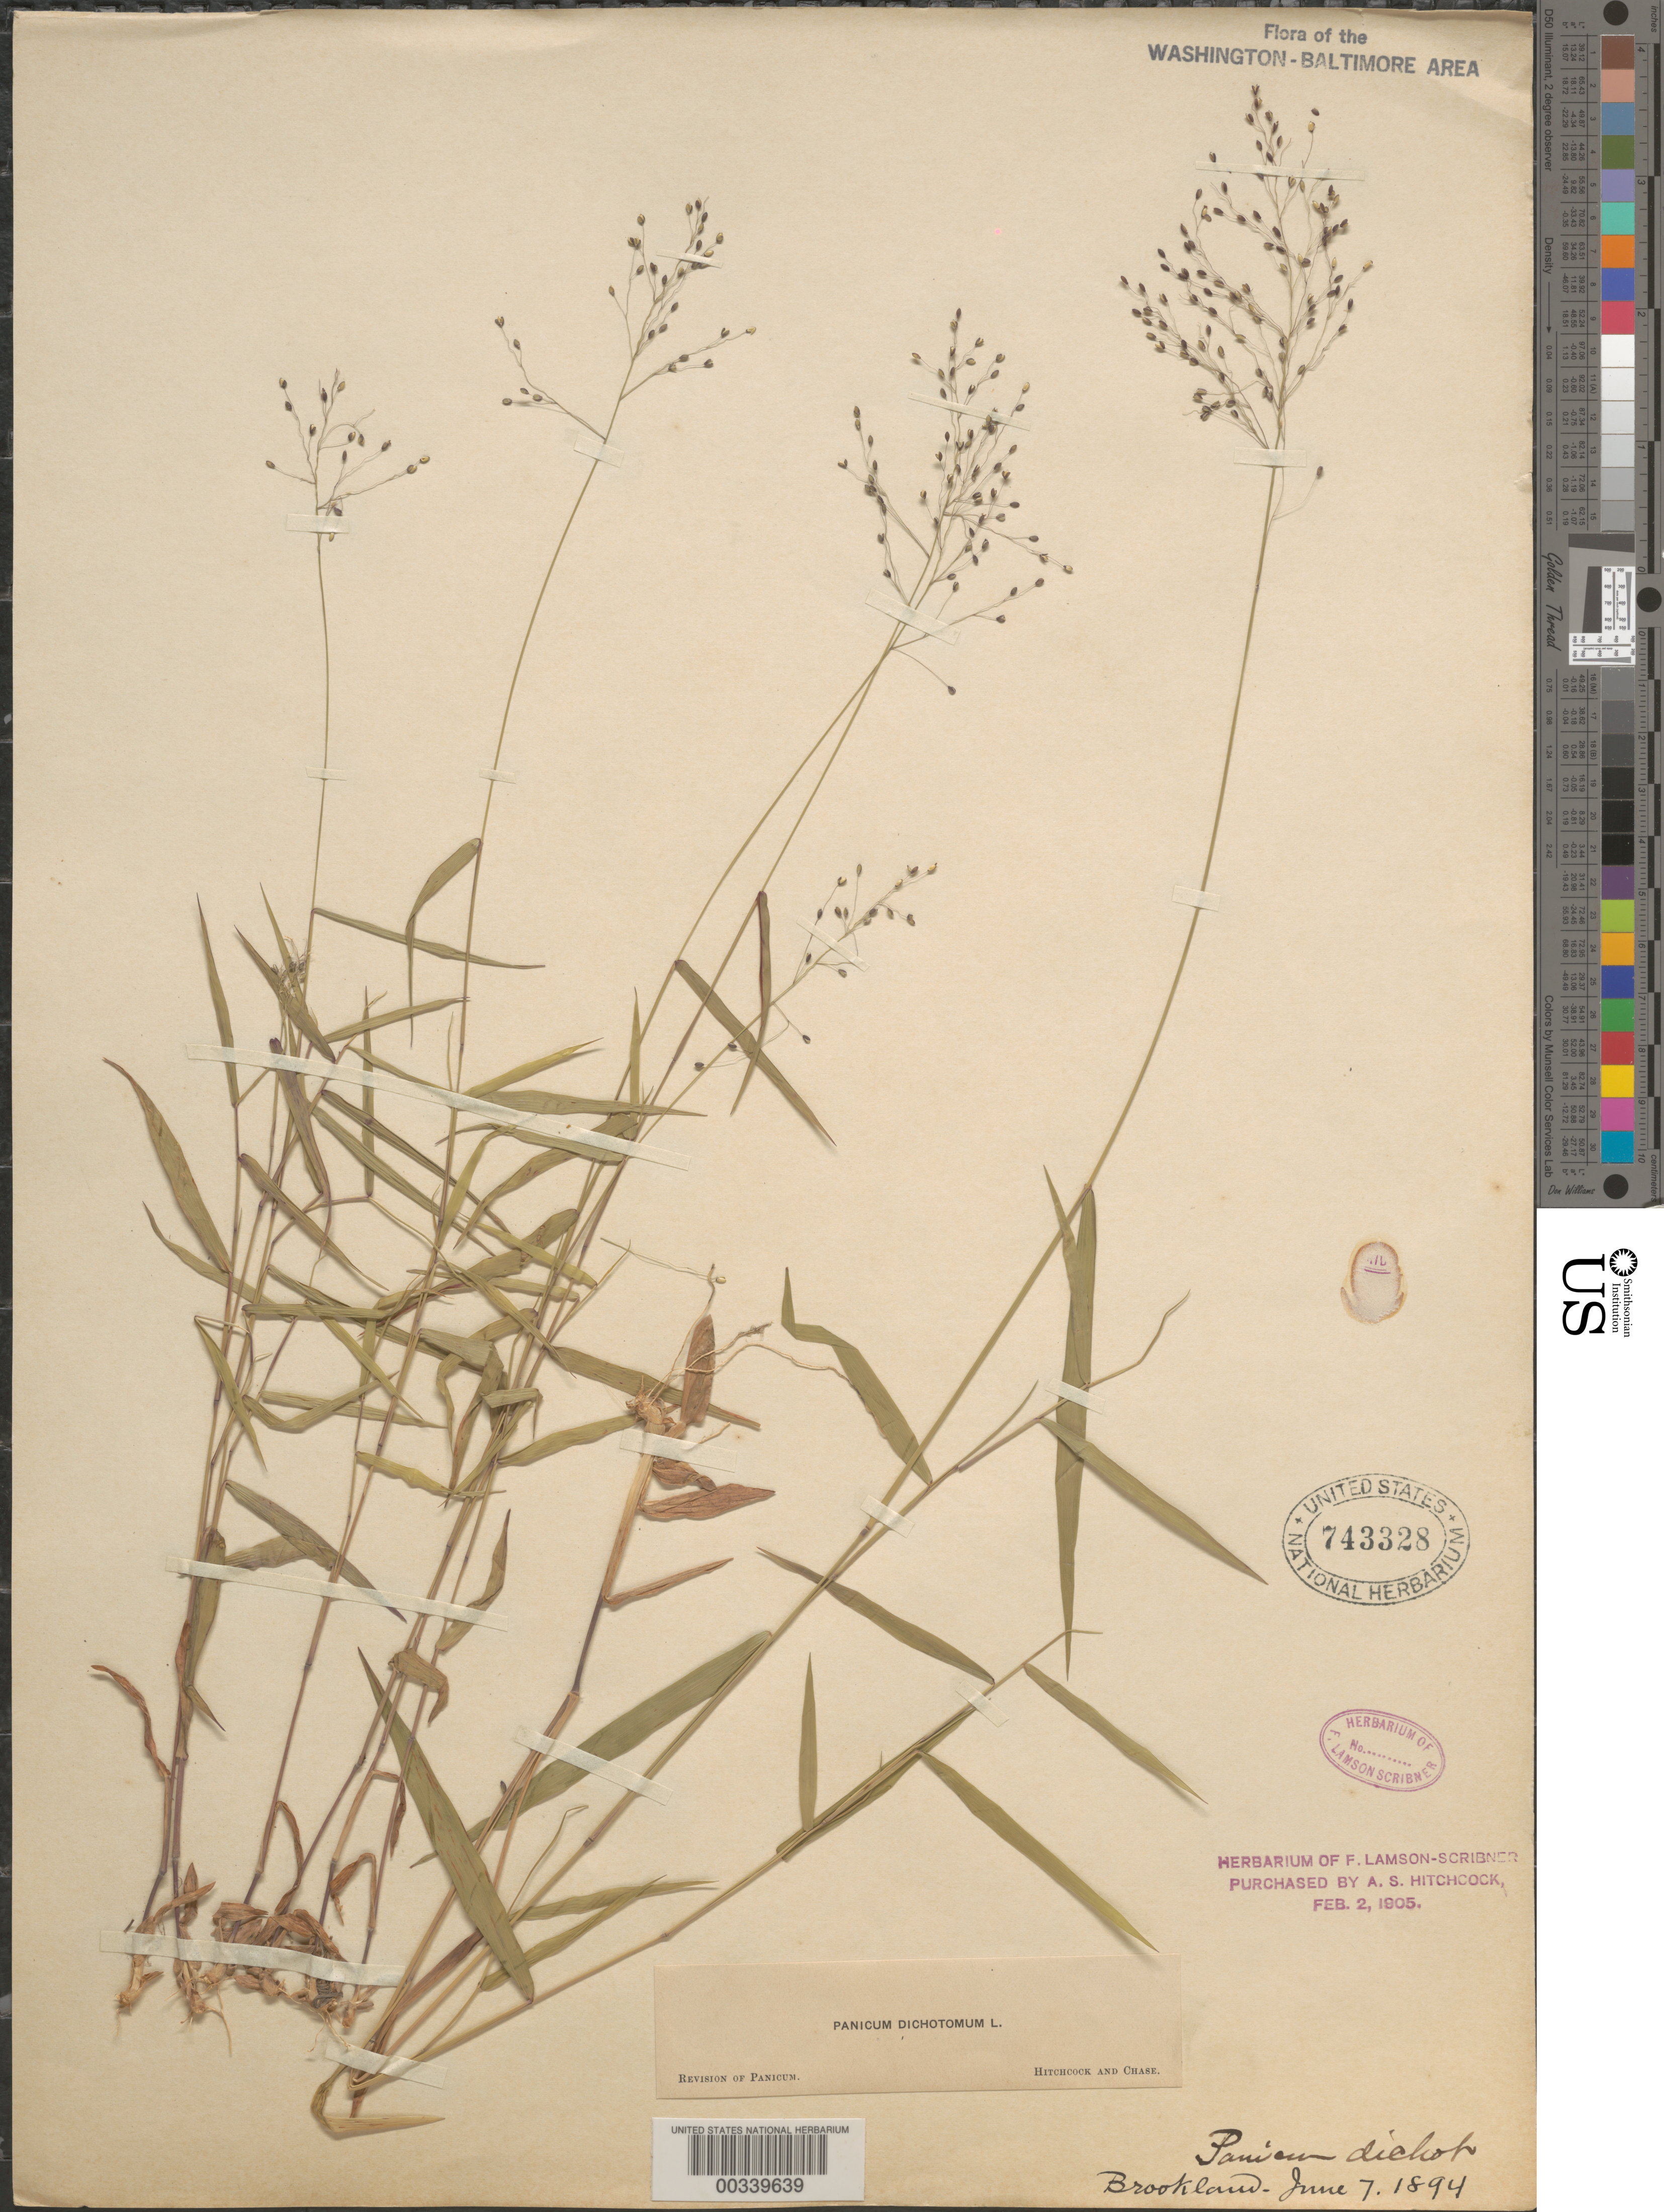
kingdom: Plantae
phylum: Tracheophyta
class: Liliopsida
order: Poales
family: Poaceae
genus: Dichanthelium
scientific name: Dichanthelium dichotomum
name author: (L.) Gould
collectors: F. L. Scribner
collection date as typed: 07 Jun 1894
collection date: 1894-06-07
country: United States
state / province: District of Columbia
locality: Brookland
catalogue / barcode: US 743328